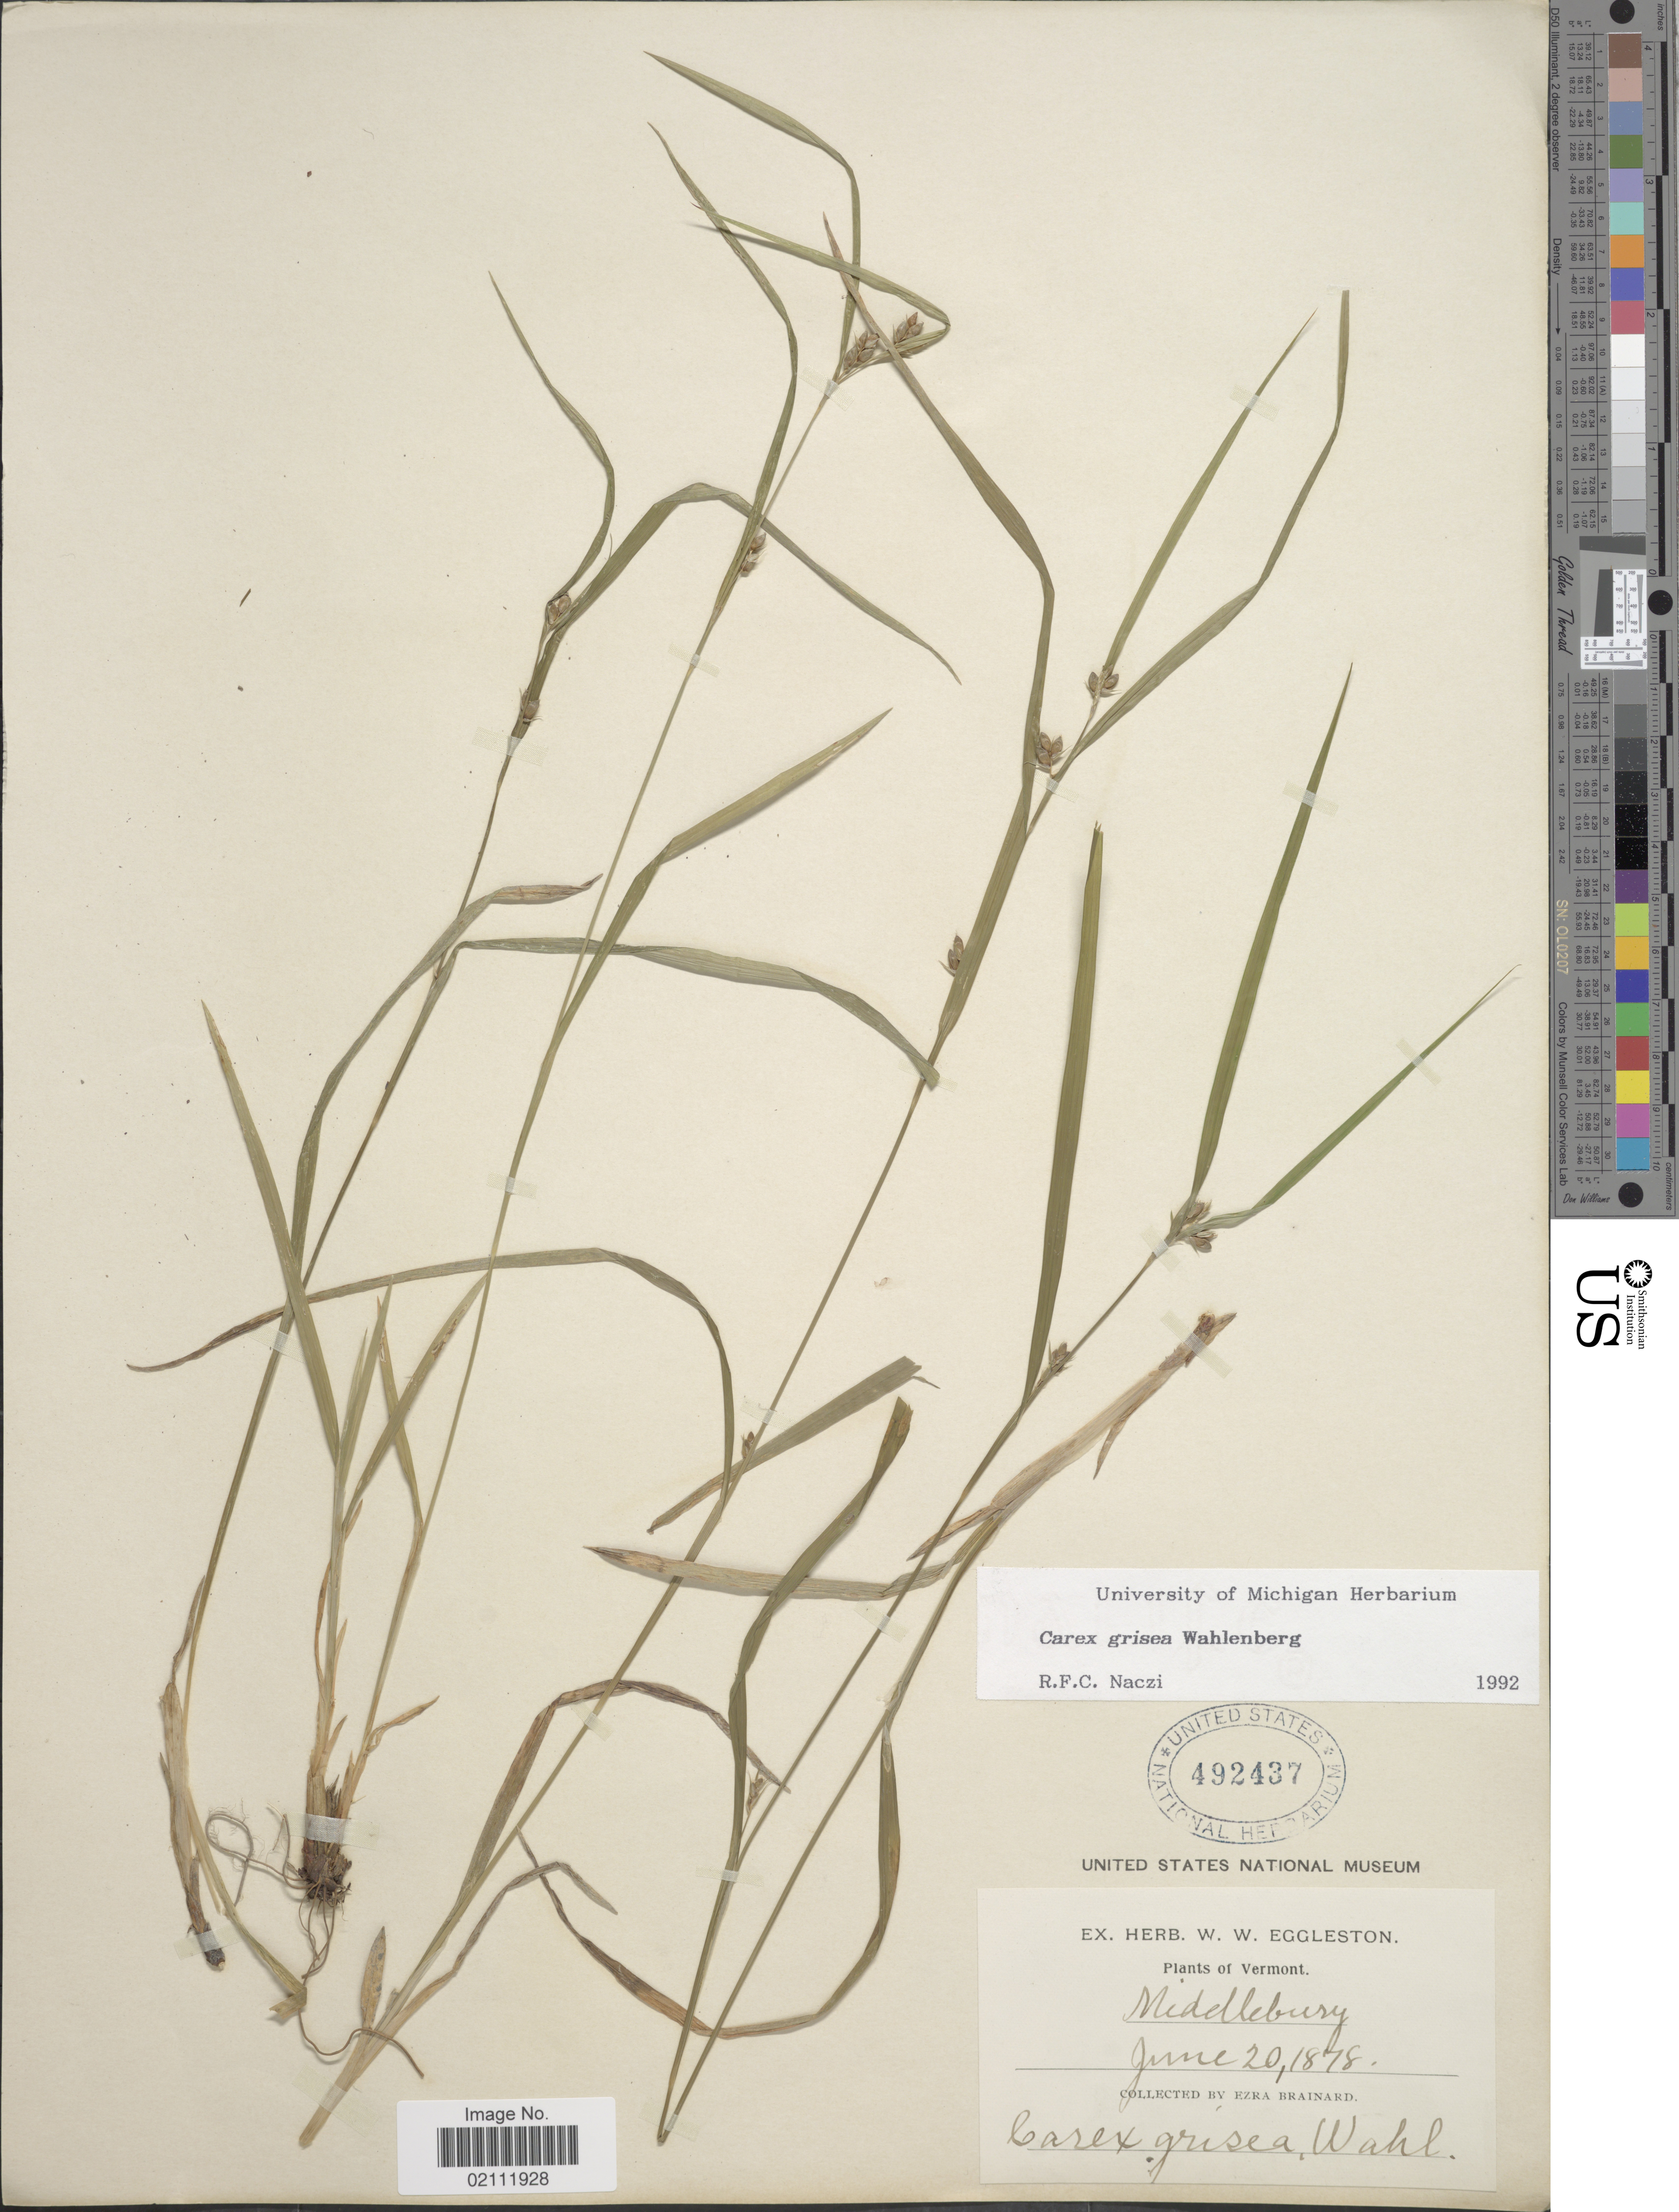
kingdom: Plantae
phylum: Tracheophyta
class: Liliopsida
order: Poales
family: Cyperaceae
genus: Carex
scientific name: Carex grisea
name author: Wahlenb.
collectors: E. Brainard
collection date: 1878-06-20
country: United States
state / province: Vermont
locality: Middlebury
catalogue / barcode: US 492437